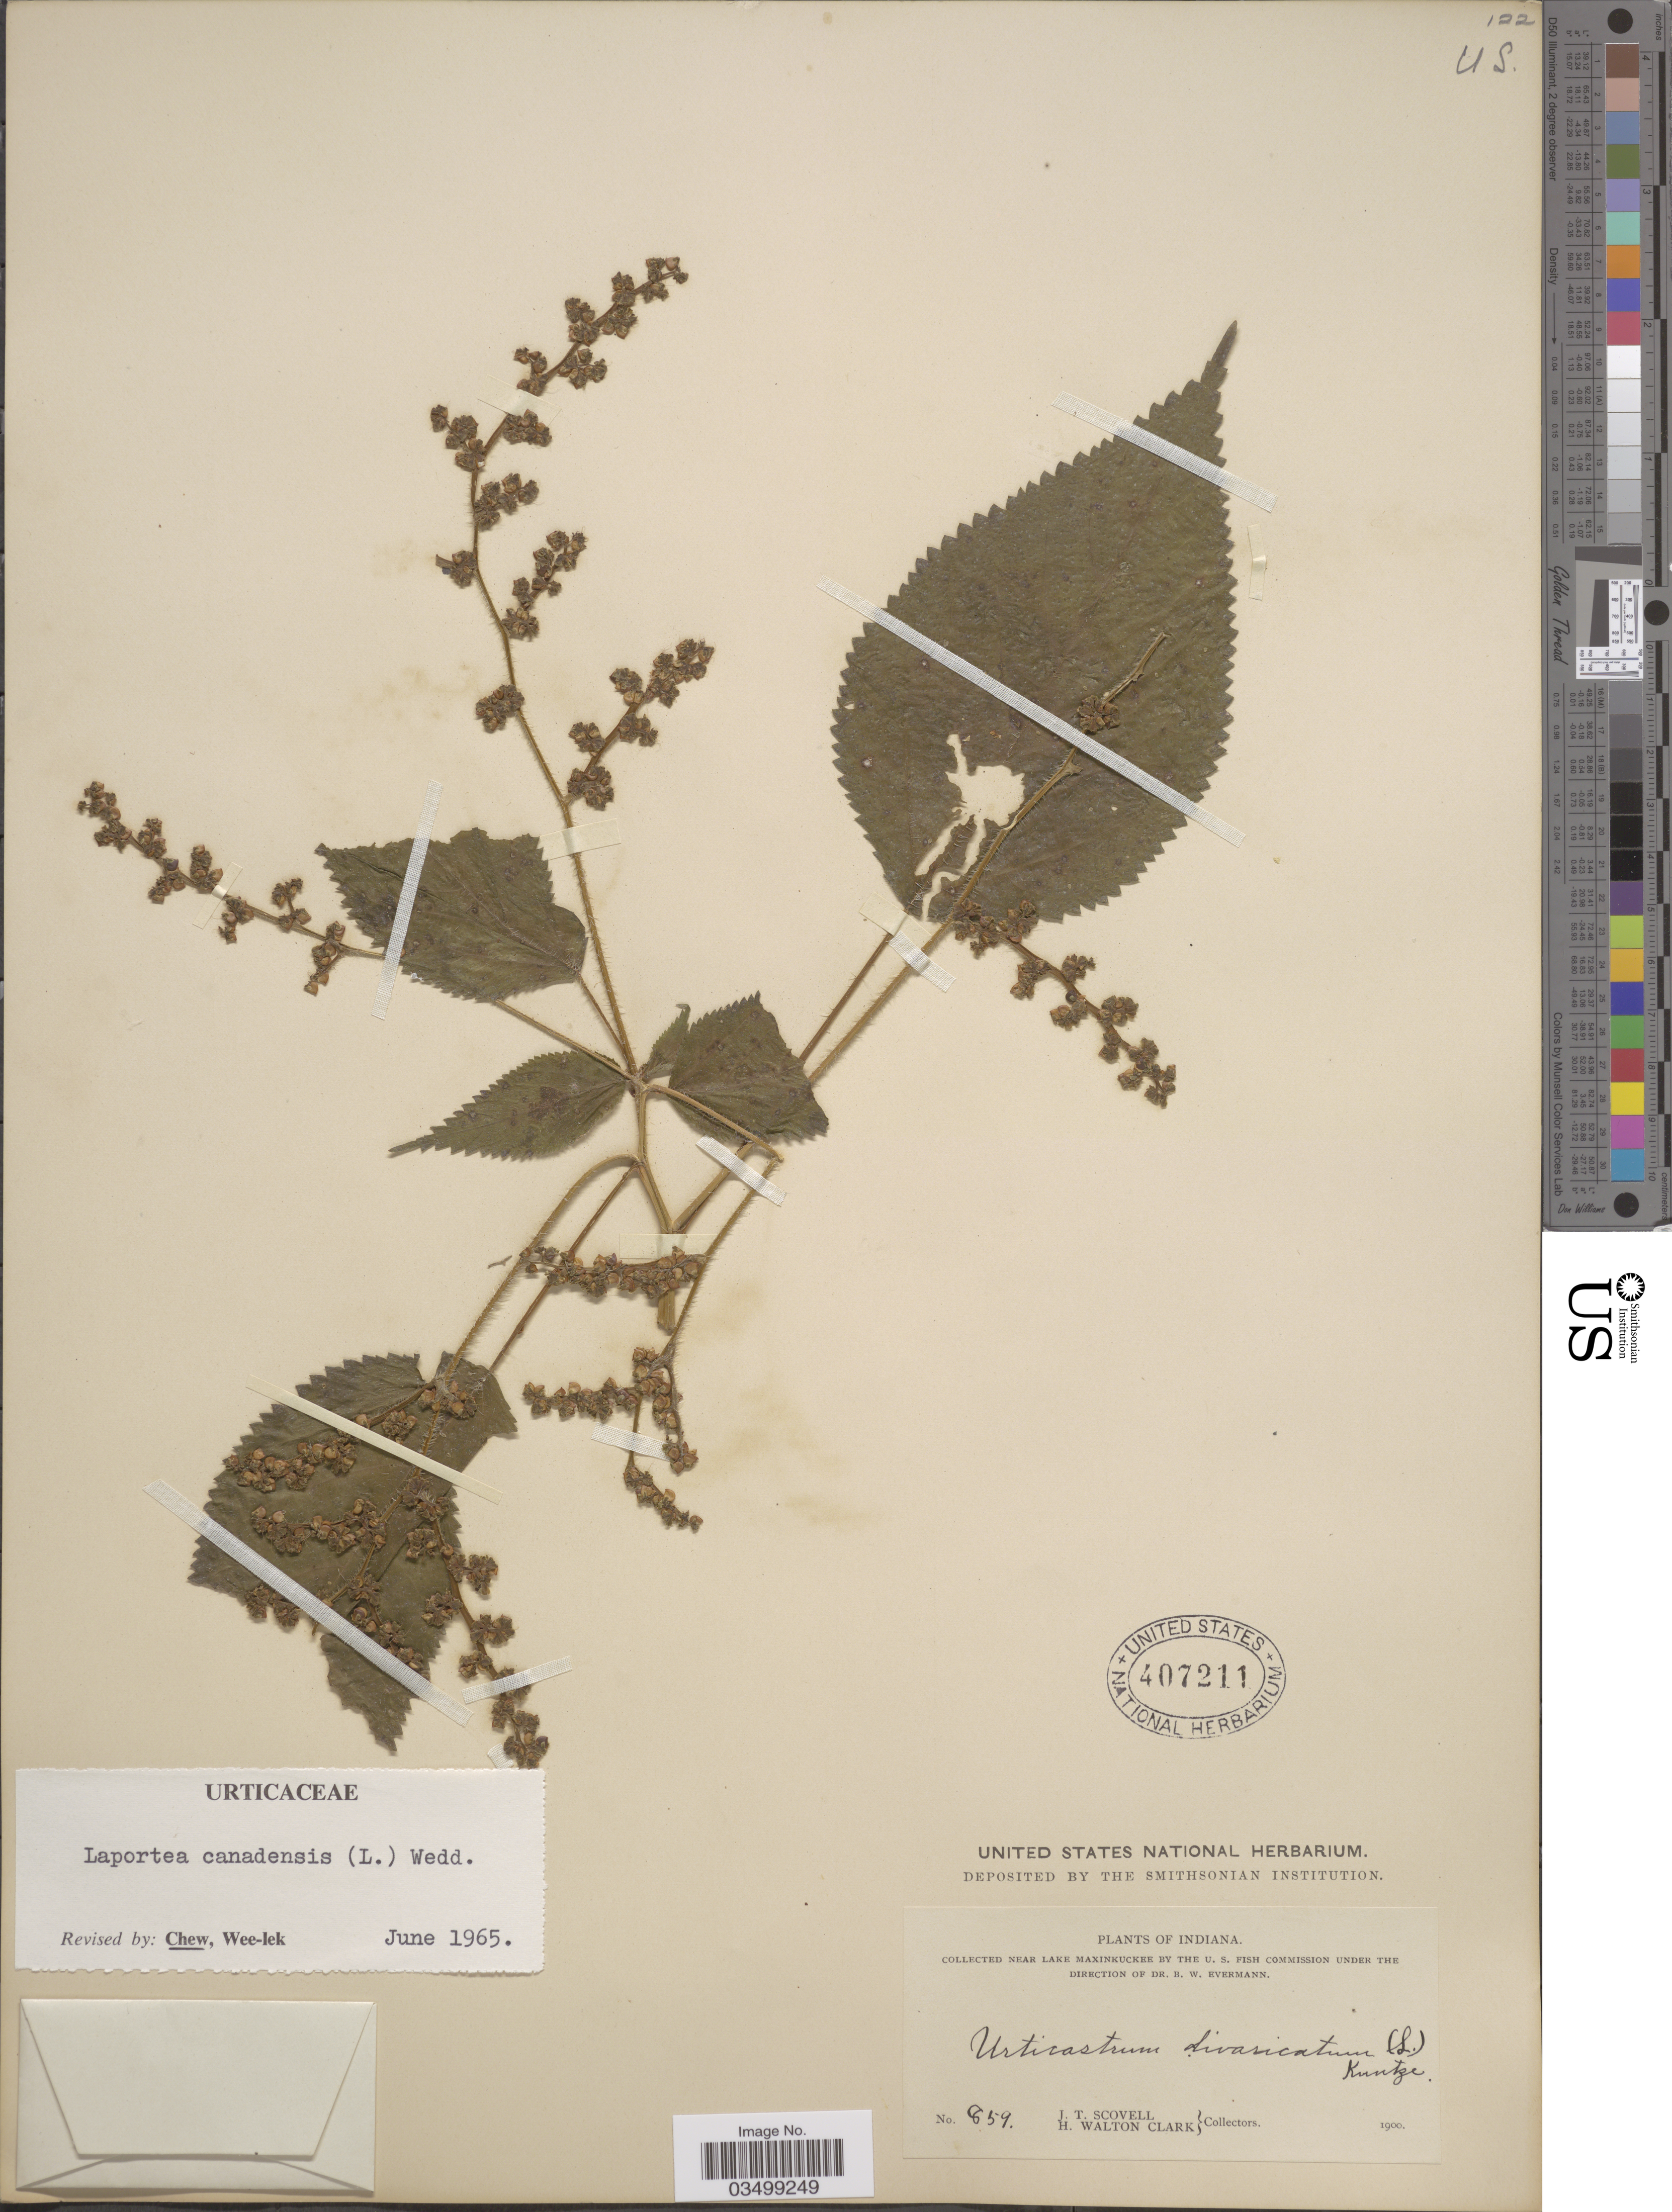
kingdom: Plantae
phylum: Tracheophyta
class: Magnoliopsida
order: Rosales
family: Urticaceae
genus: Laportea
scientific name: Laportea canadensis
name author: (L.) Wedd.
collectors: J. T. Scovell & H. W. Clark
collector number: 859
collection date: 1900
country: United States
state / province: Indiana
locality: Near Lake Maxinkuckee.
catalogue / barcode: US 407211